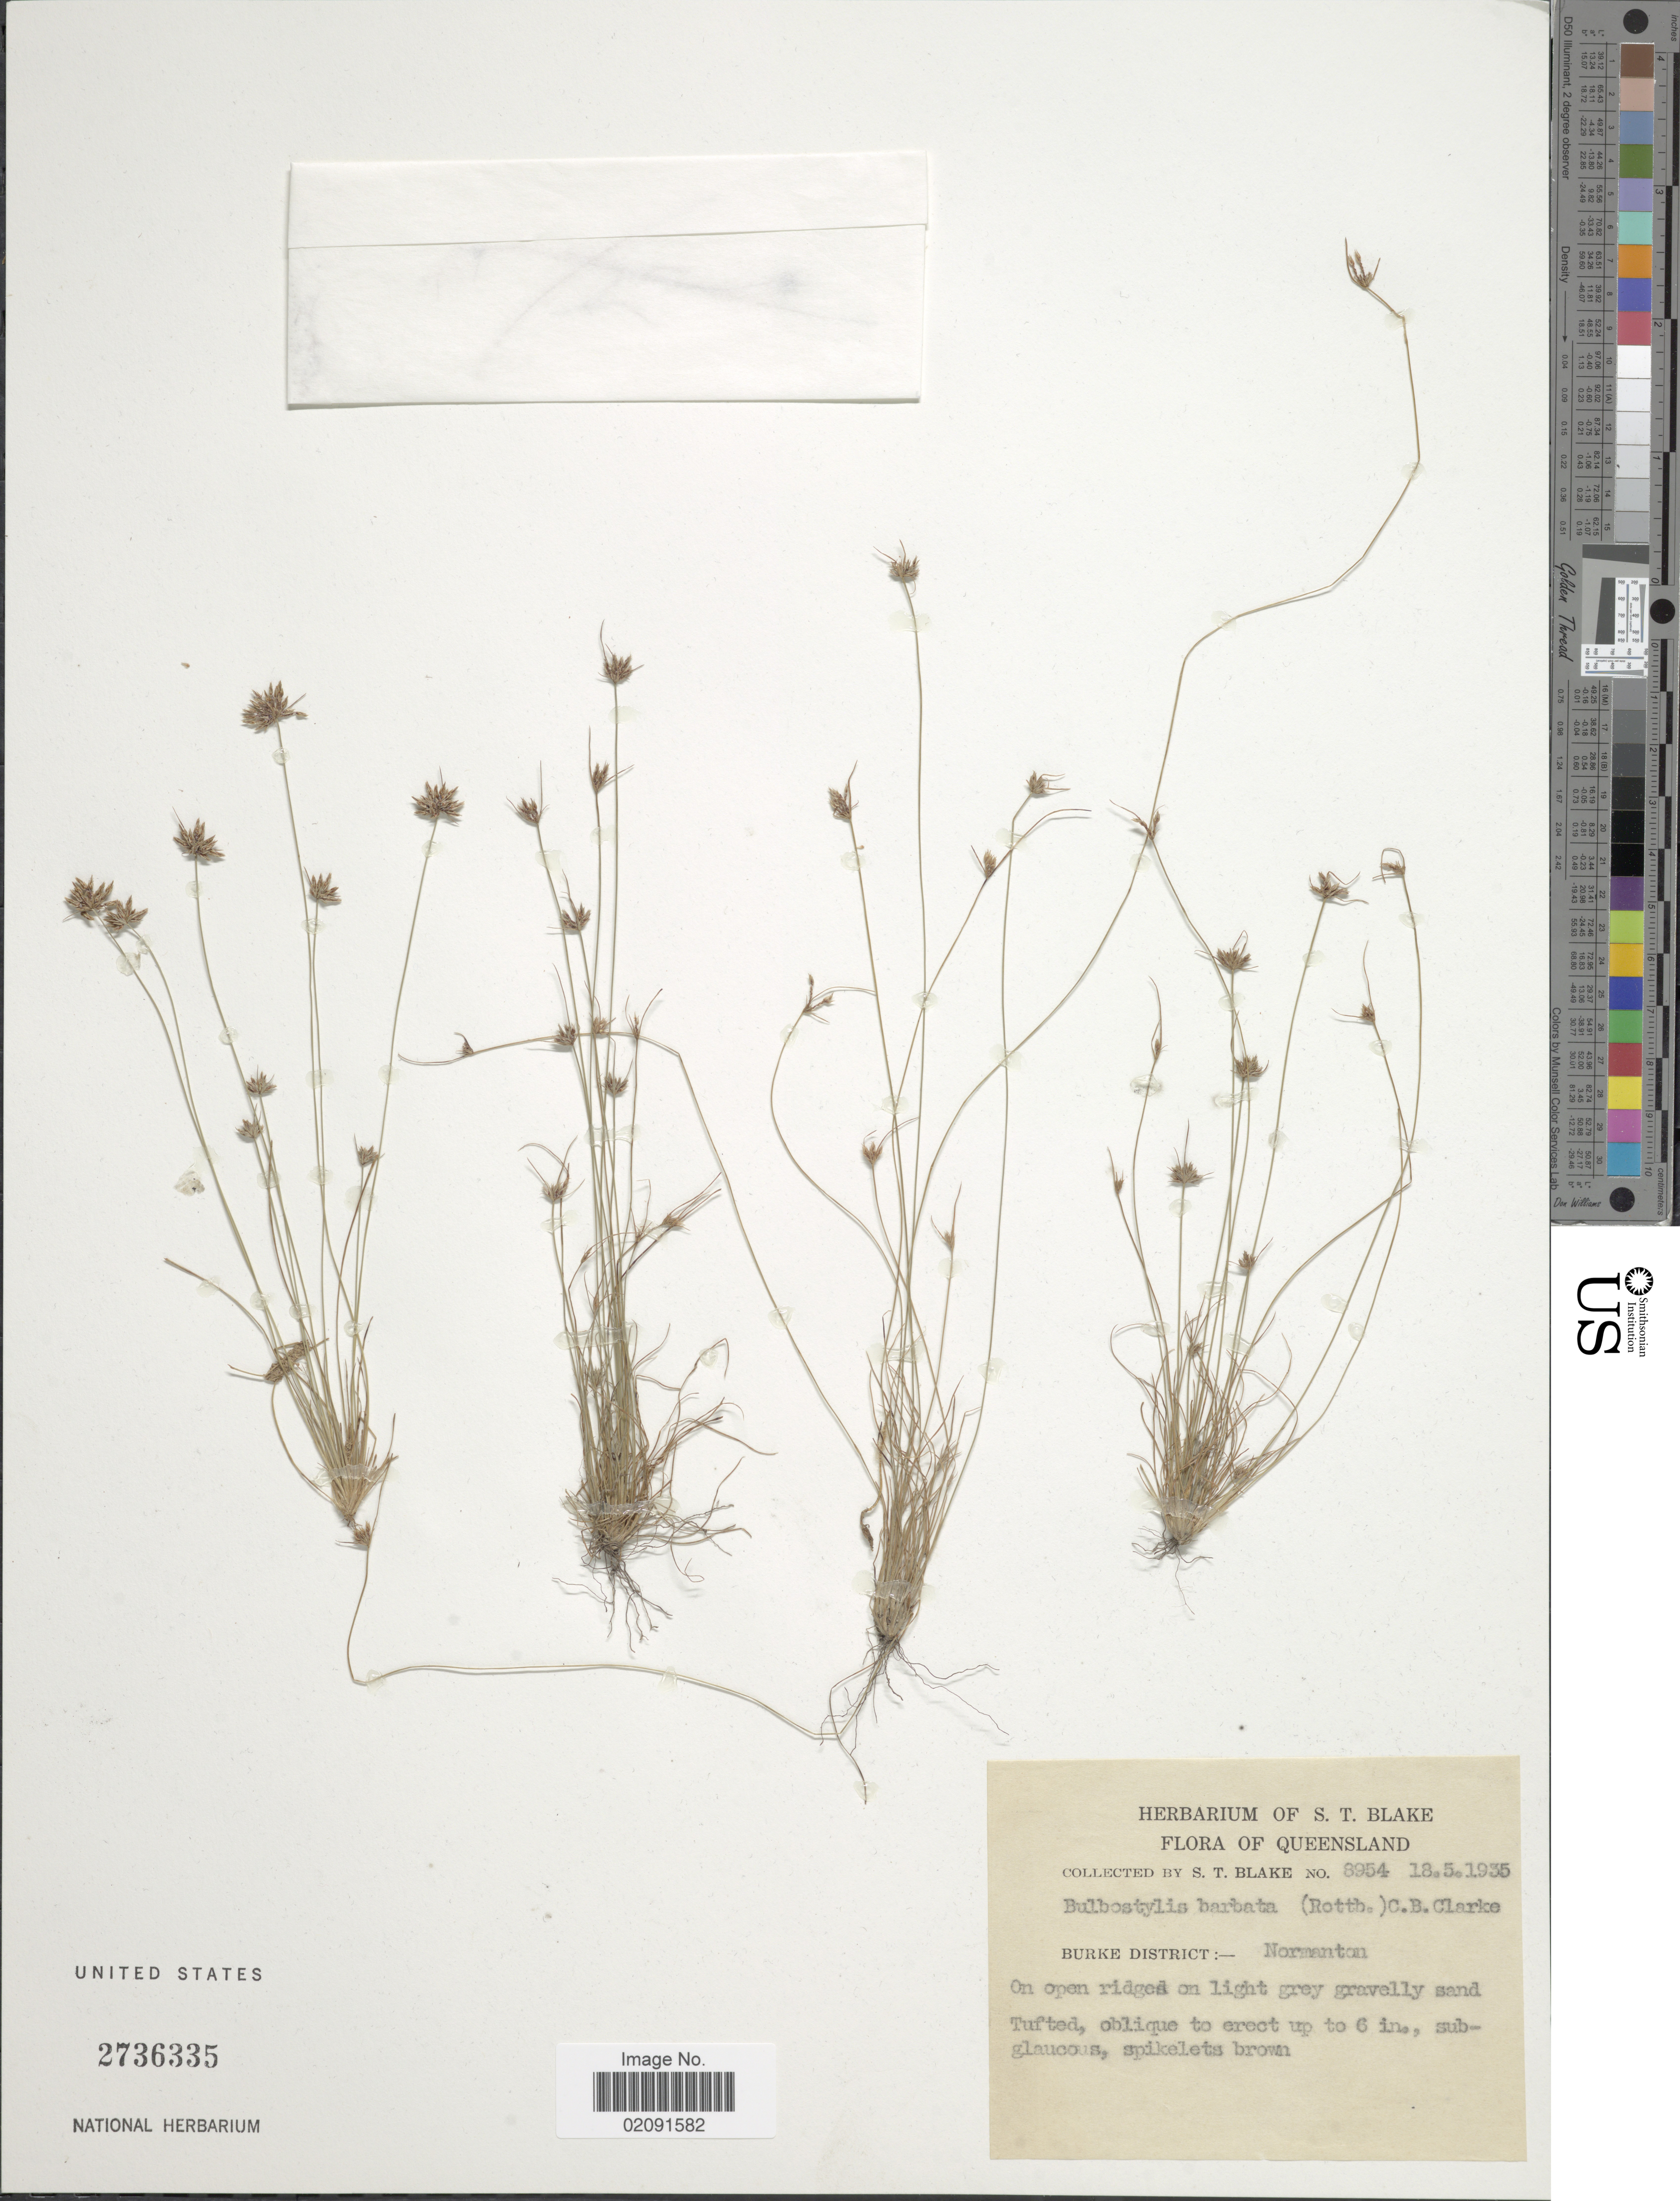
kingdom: Plantae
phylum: Tracheophyta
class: Liliopsida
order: Poales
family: Cyperaceae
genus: Bulbostylis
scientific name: Bulbostylis barbata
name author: (Rottb.) C.B. Clarke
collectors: S. T. Blake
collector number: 8954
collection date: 1935-05-18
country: Australia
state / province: Queensland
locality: Bukke District:-Normanton, on open ridges on light grey gravelly sand.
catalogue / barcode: US 2736335